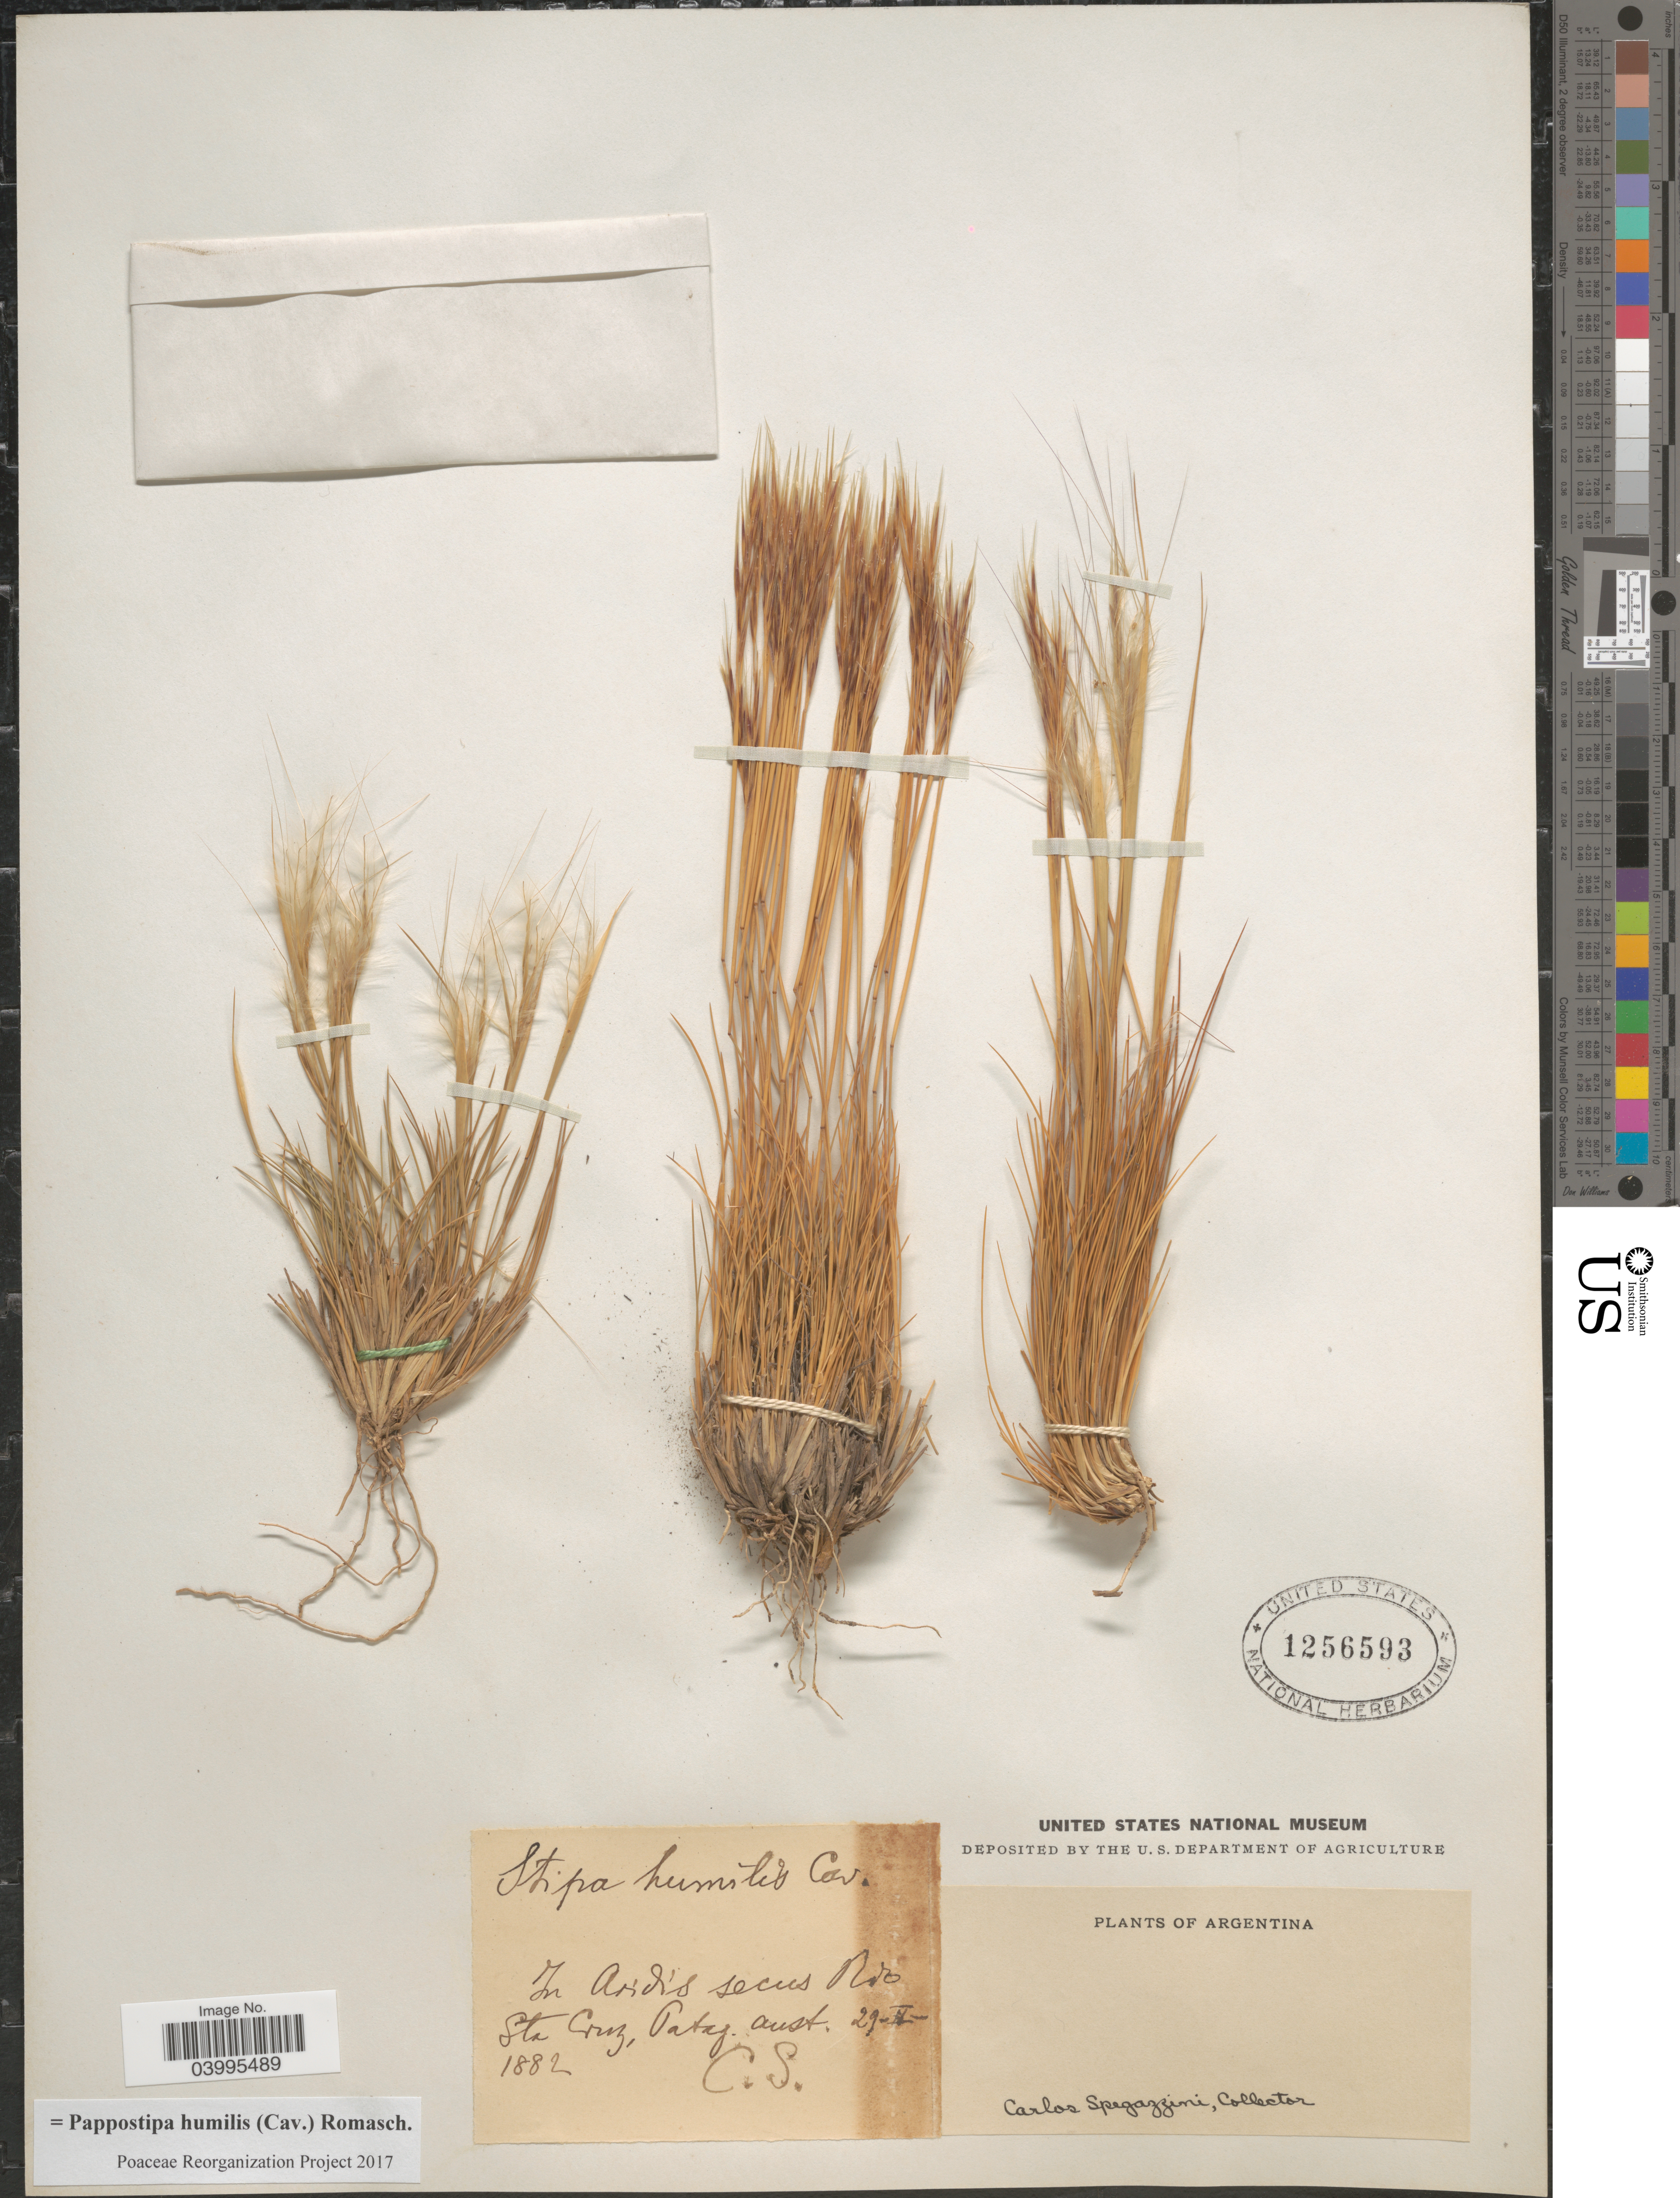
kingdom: Plantae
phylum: Tracheophyta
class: Liliopsida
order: Poales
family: Poaceae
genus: Pappostipa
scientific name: Pappostipa humilis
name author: (Cav.) Romasch.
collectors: C. L. Spegazzini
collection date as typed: Transcribed d/m/y: 29/2/1882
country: Argentina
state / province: Santa Cruz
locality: In aridis secus Ado., Patag. aust.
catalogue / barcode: US 1256593